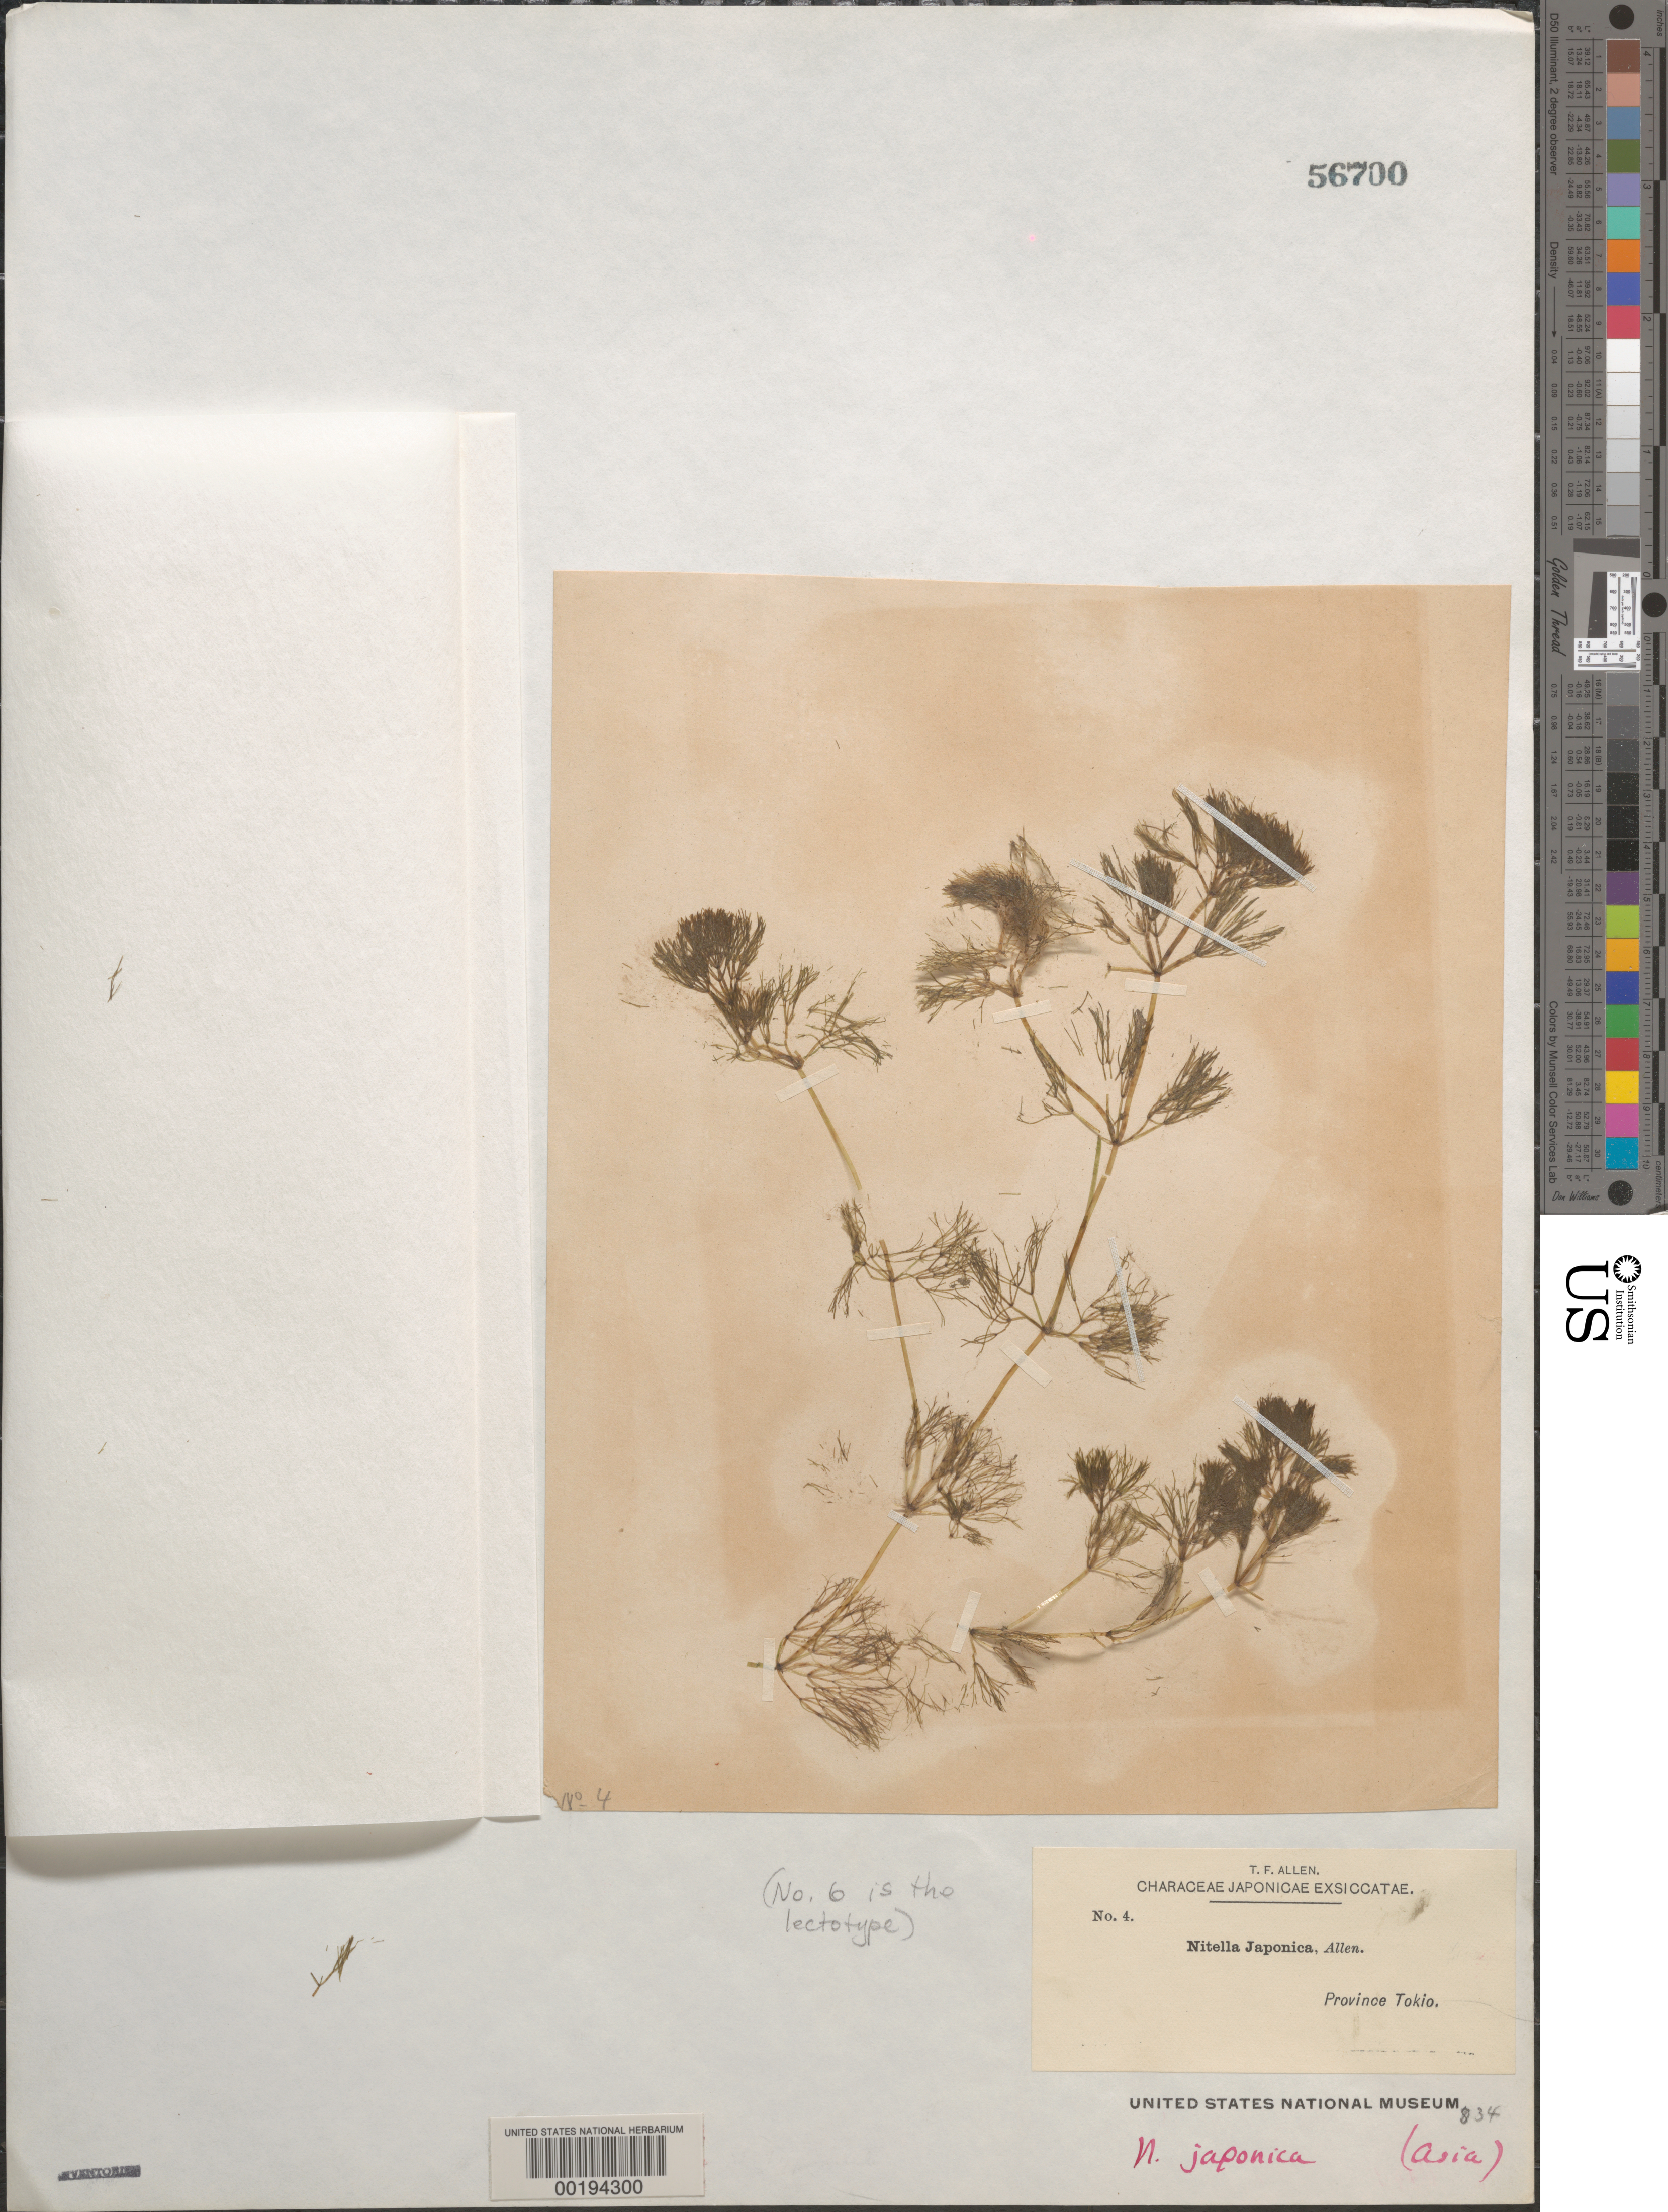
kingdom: Plantae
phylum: Charophyta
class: Charophyceae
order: Charales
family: Characeae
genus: Nitella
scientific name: Nitella japonica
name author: Allen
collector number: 4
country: Japan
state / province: Tokyo, Federal City of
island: Honshu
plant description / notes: Allen, Characeae Japonicae Exsiccatae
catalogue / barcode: US 56700